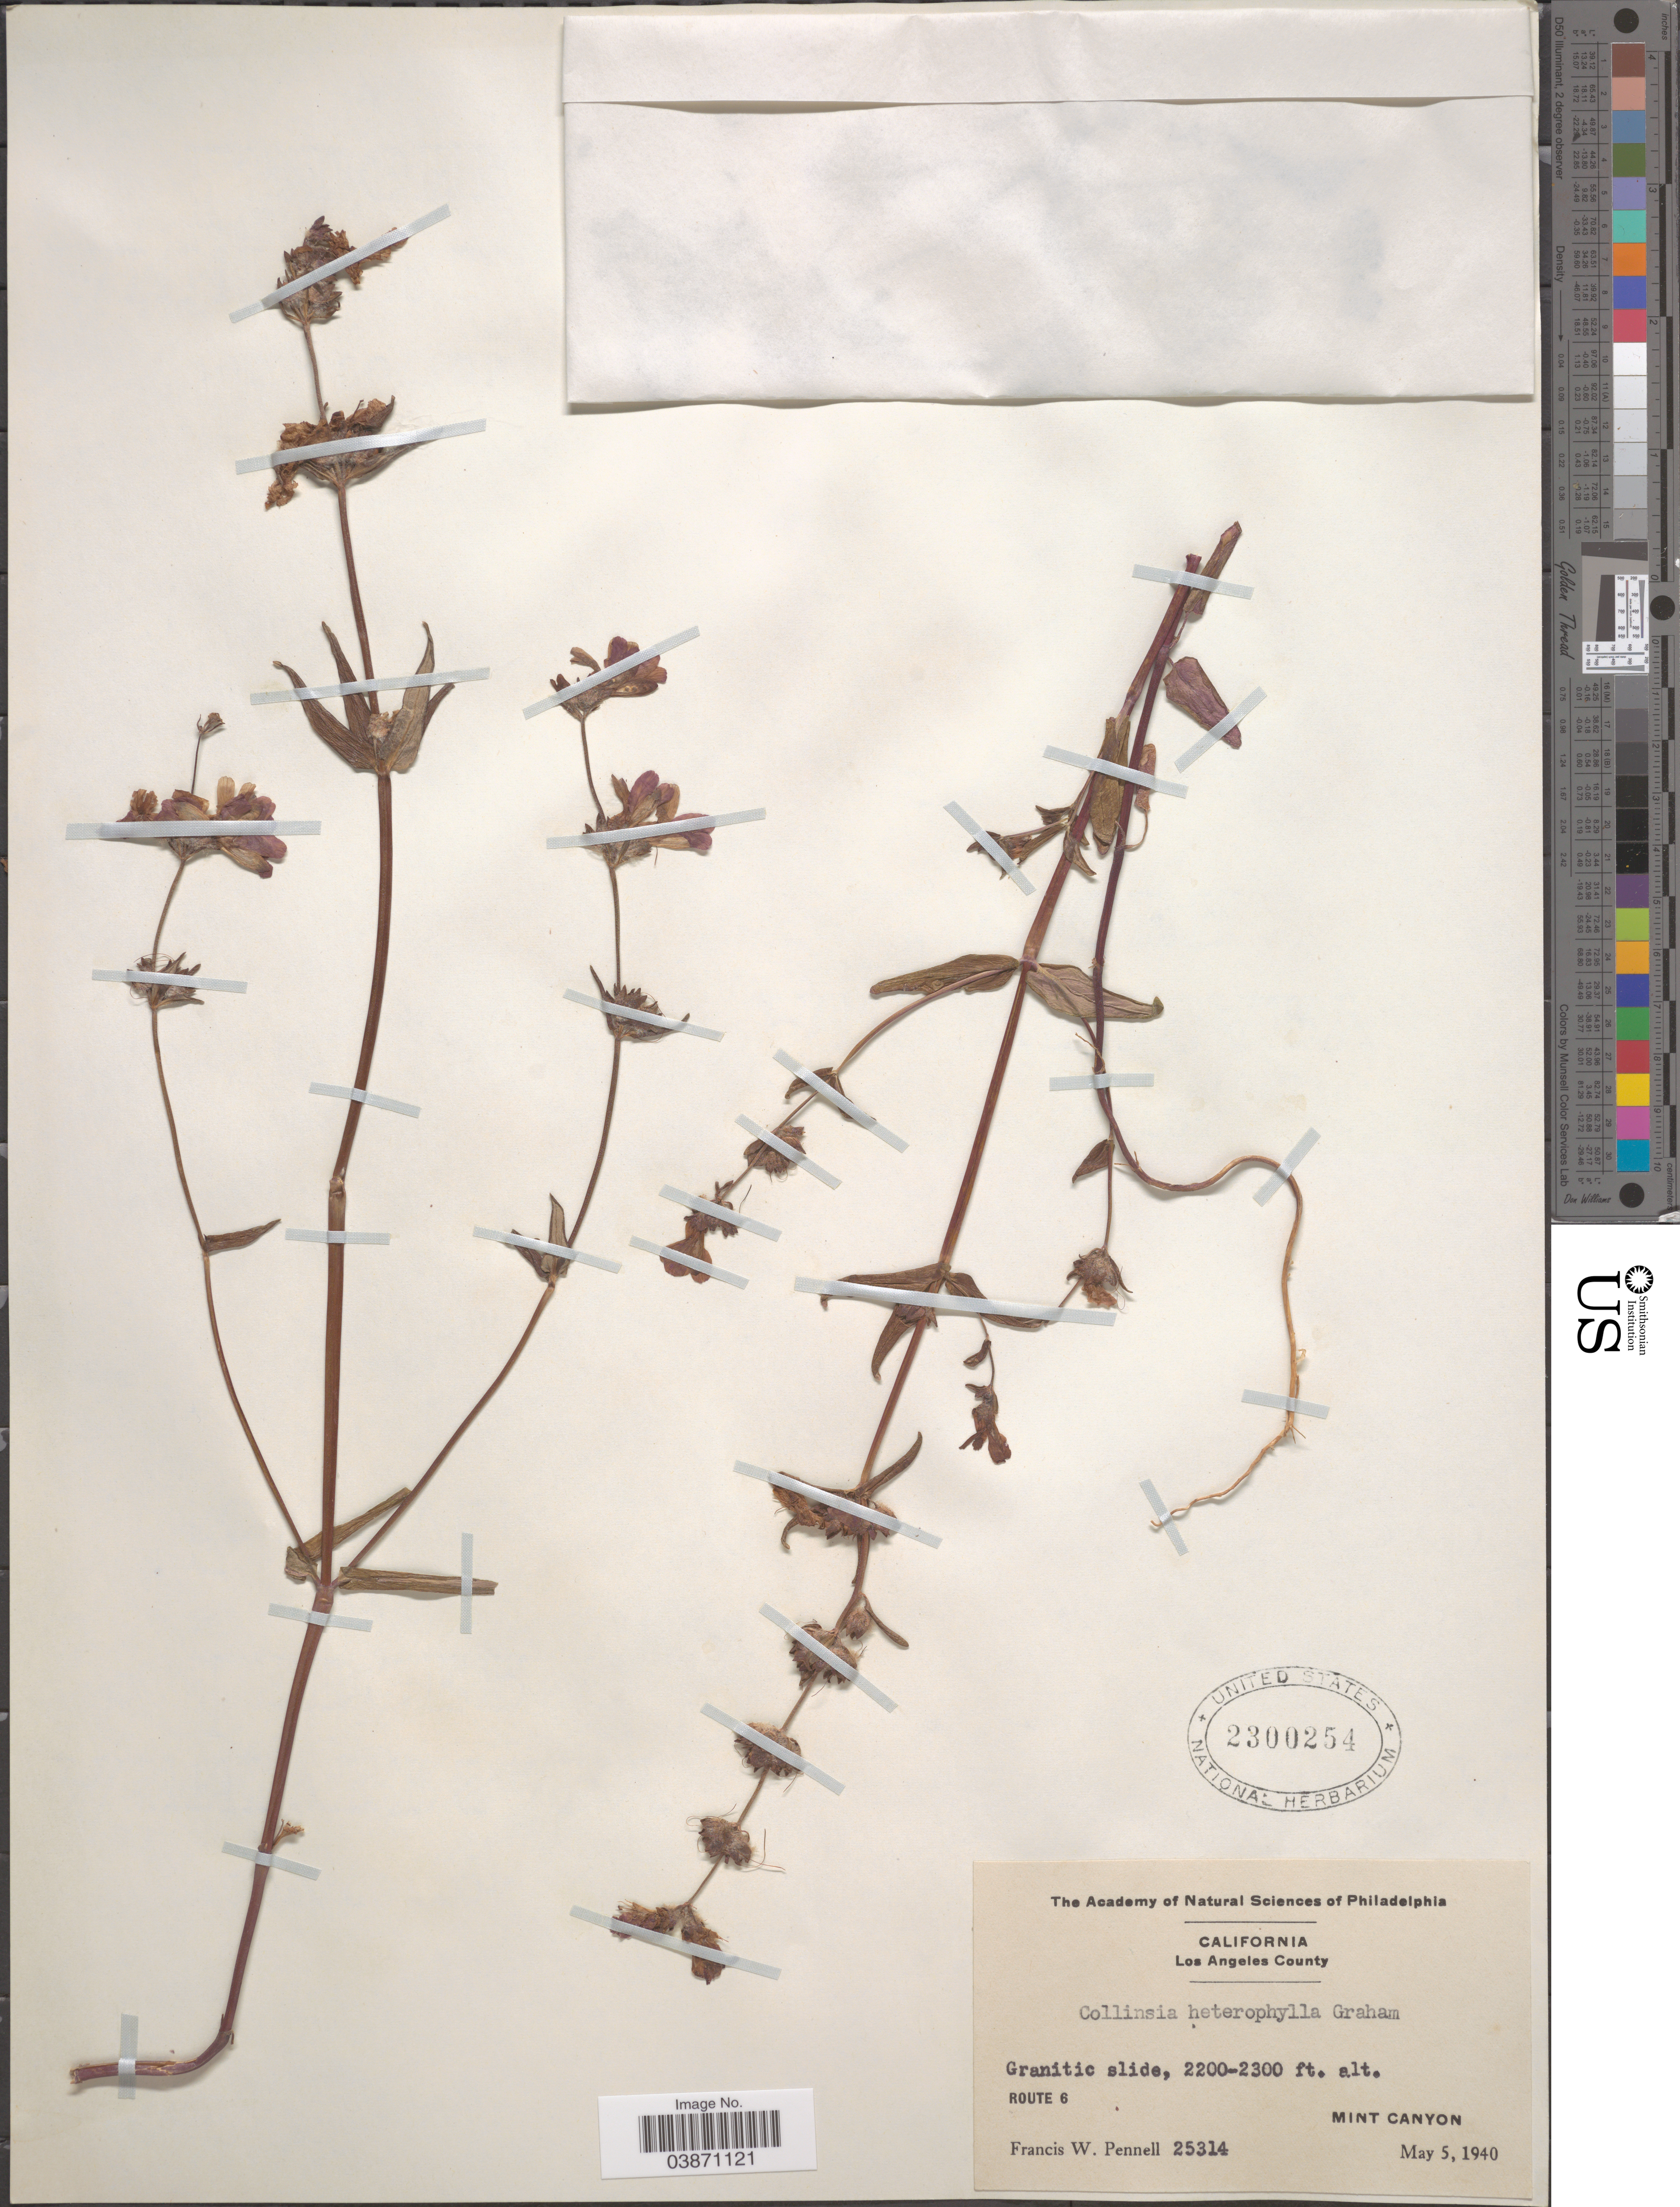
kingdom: Plantae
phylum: Tracheophyta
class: Magnoliopsida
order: Lamiales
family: Plantaginaceae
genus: Collinsia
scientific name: Collinsia heterophylla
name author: Buist ex Graham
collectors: F. W. Pennell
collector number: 25314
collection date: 1940-05-05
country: United States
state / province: California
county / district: Los Angeles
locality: Los Angeles County. Route 6. Mint Canyon.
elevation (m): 671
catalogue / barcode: US 2300254